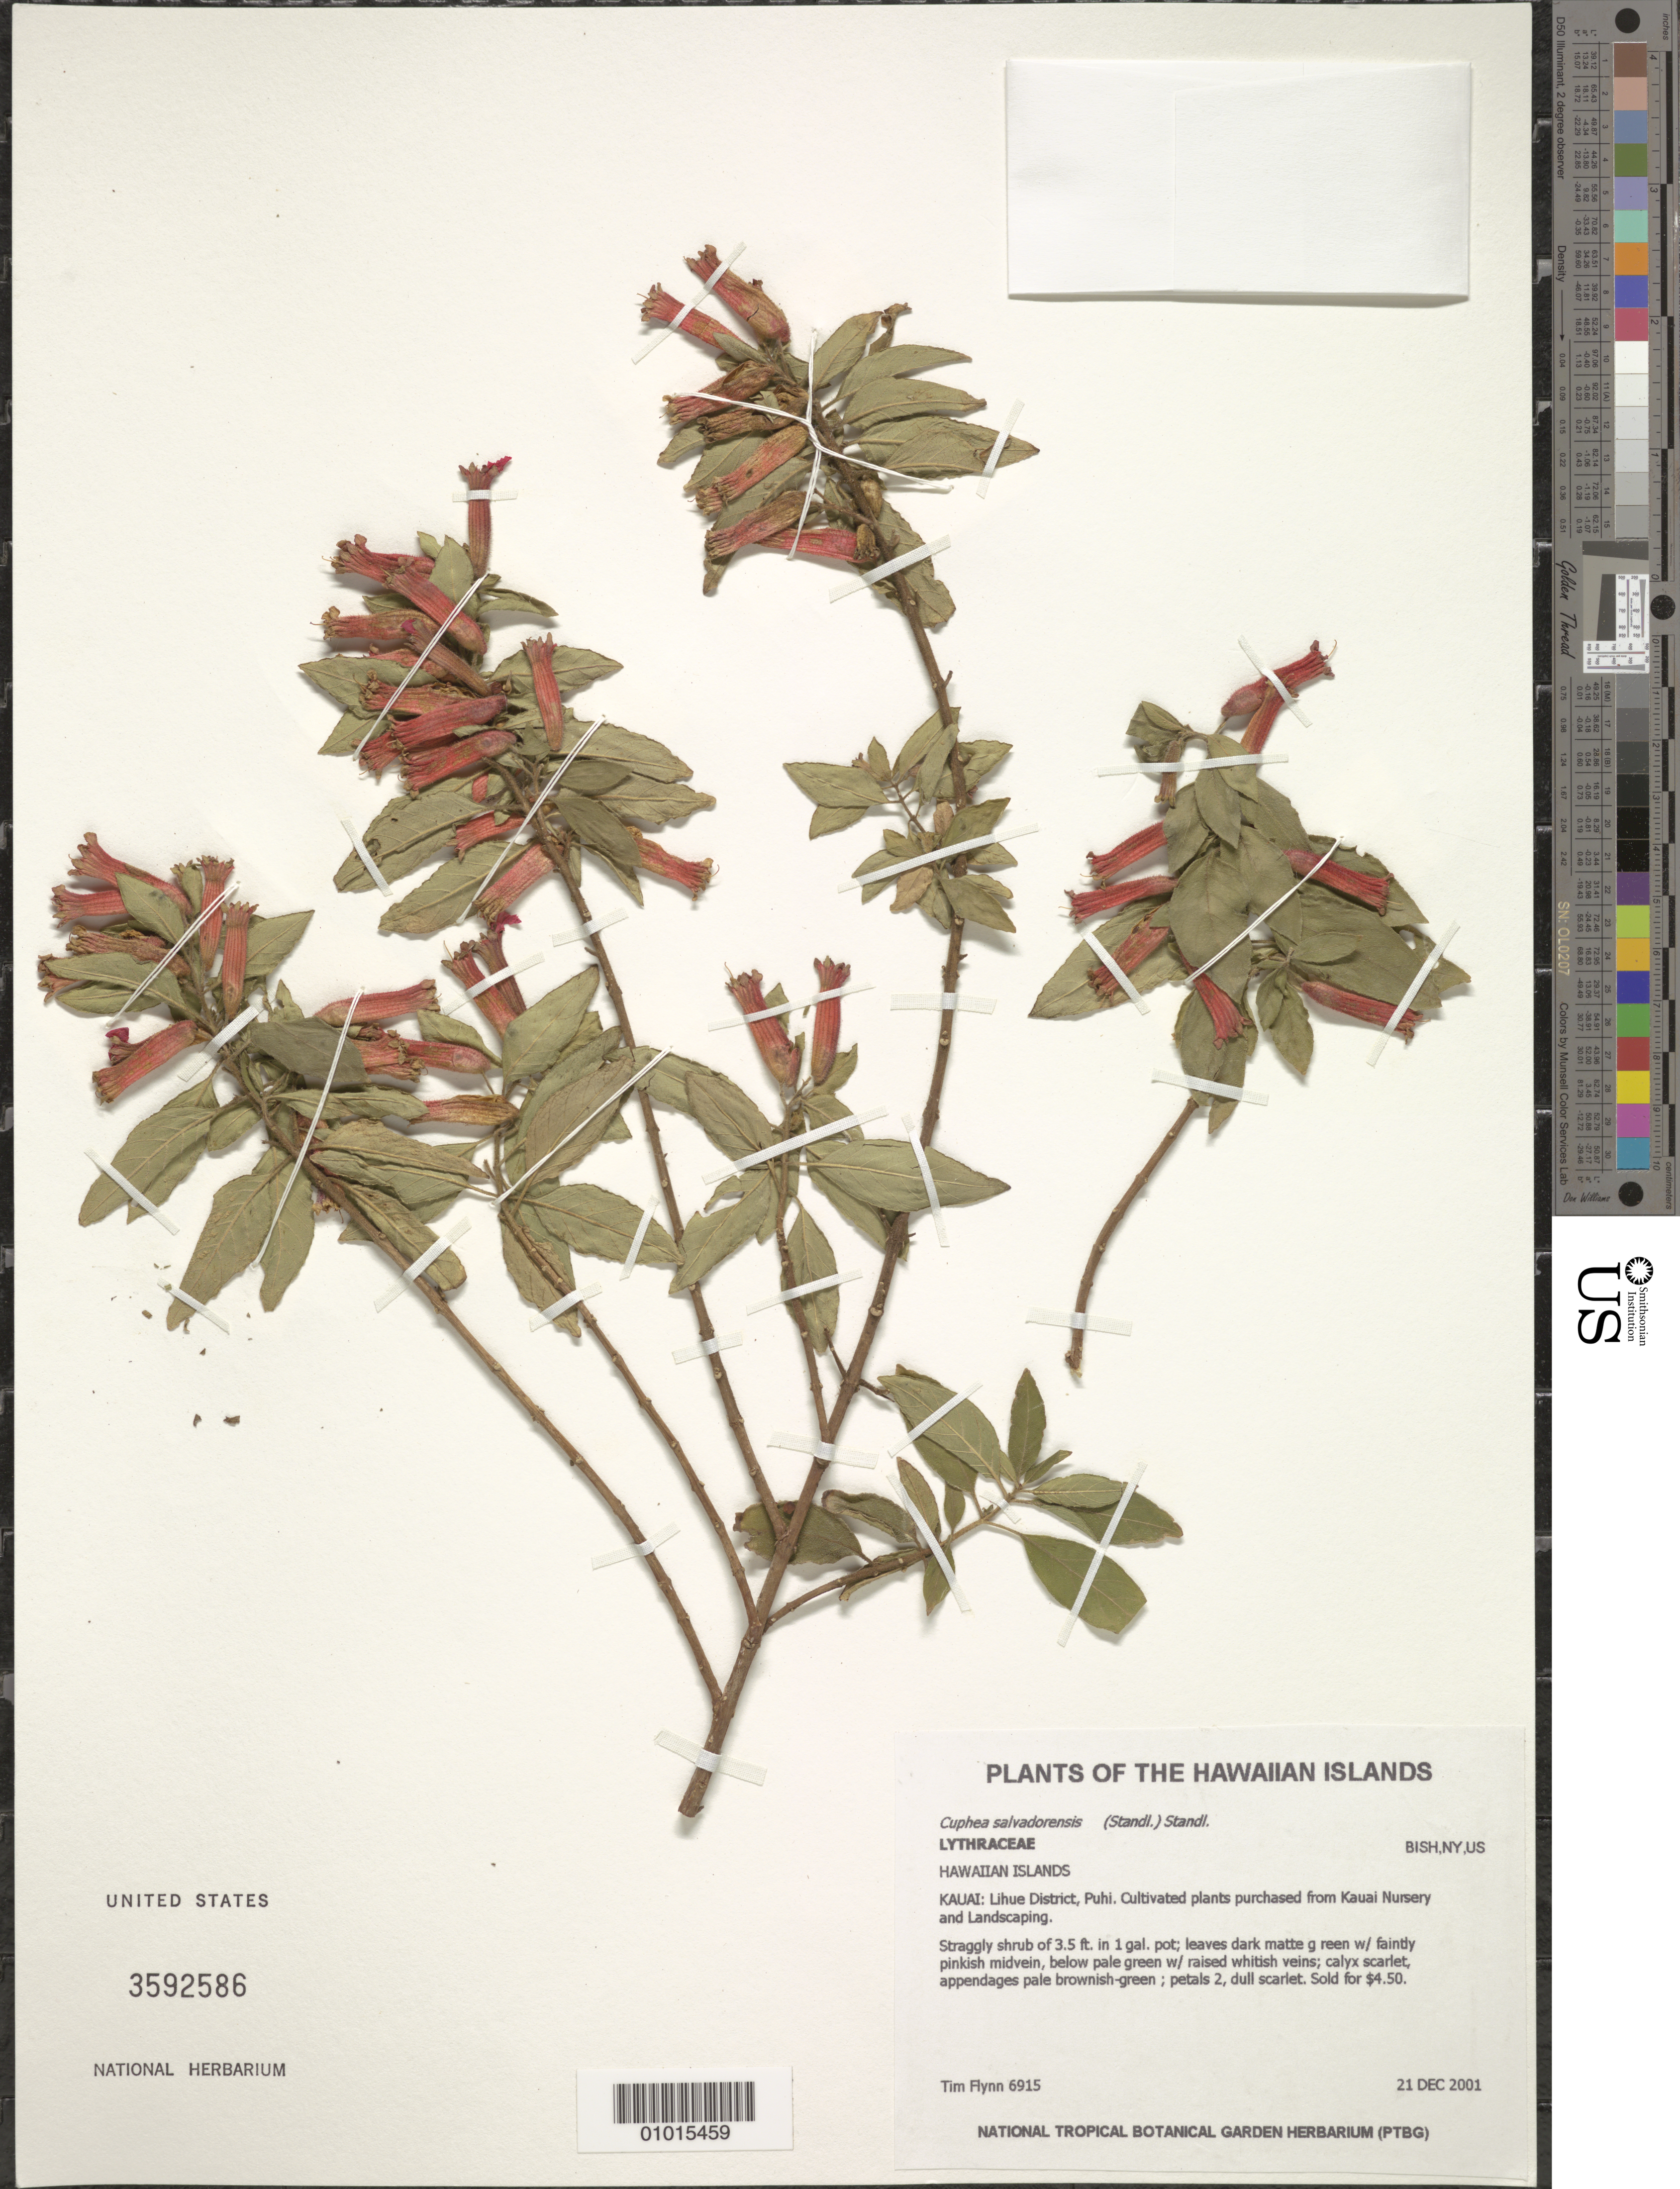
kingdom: Plantae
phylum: Tracheophyta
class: Magnoliopsida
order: Myrtales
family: Lythraceae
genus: Cuphea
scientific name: Cuphea salvadorensis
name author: (Standl.) Standl.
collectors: T. W. Flynn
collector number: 6915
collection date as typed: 21 Dec 2001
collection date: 2001-12-21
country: United States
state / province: Hawaii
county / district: Kauai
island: Kaua'i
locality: Lihue District, Puhi.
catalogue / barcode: US 3592586